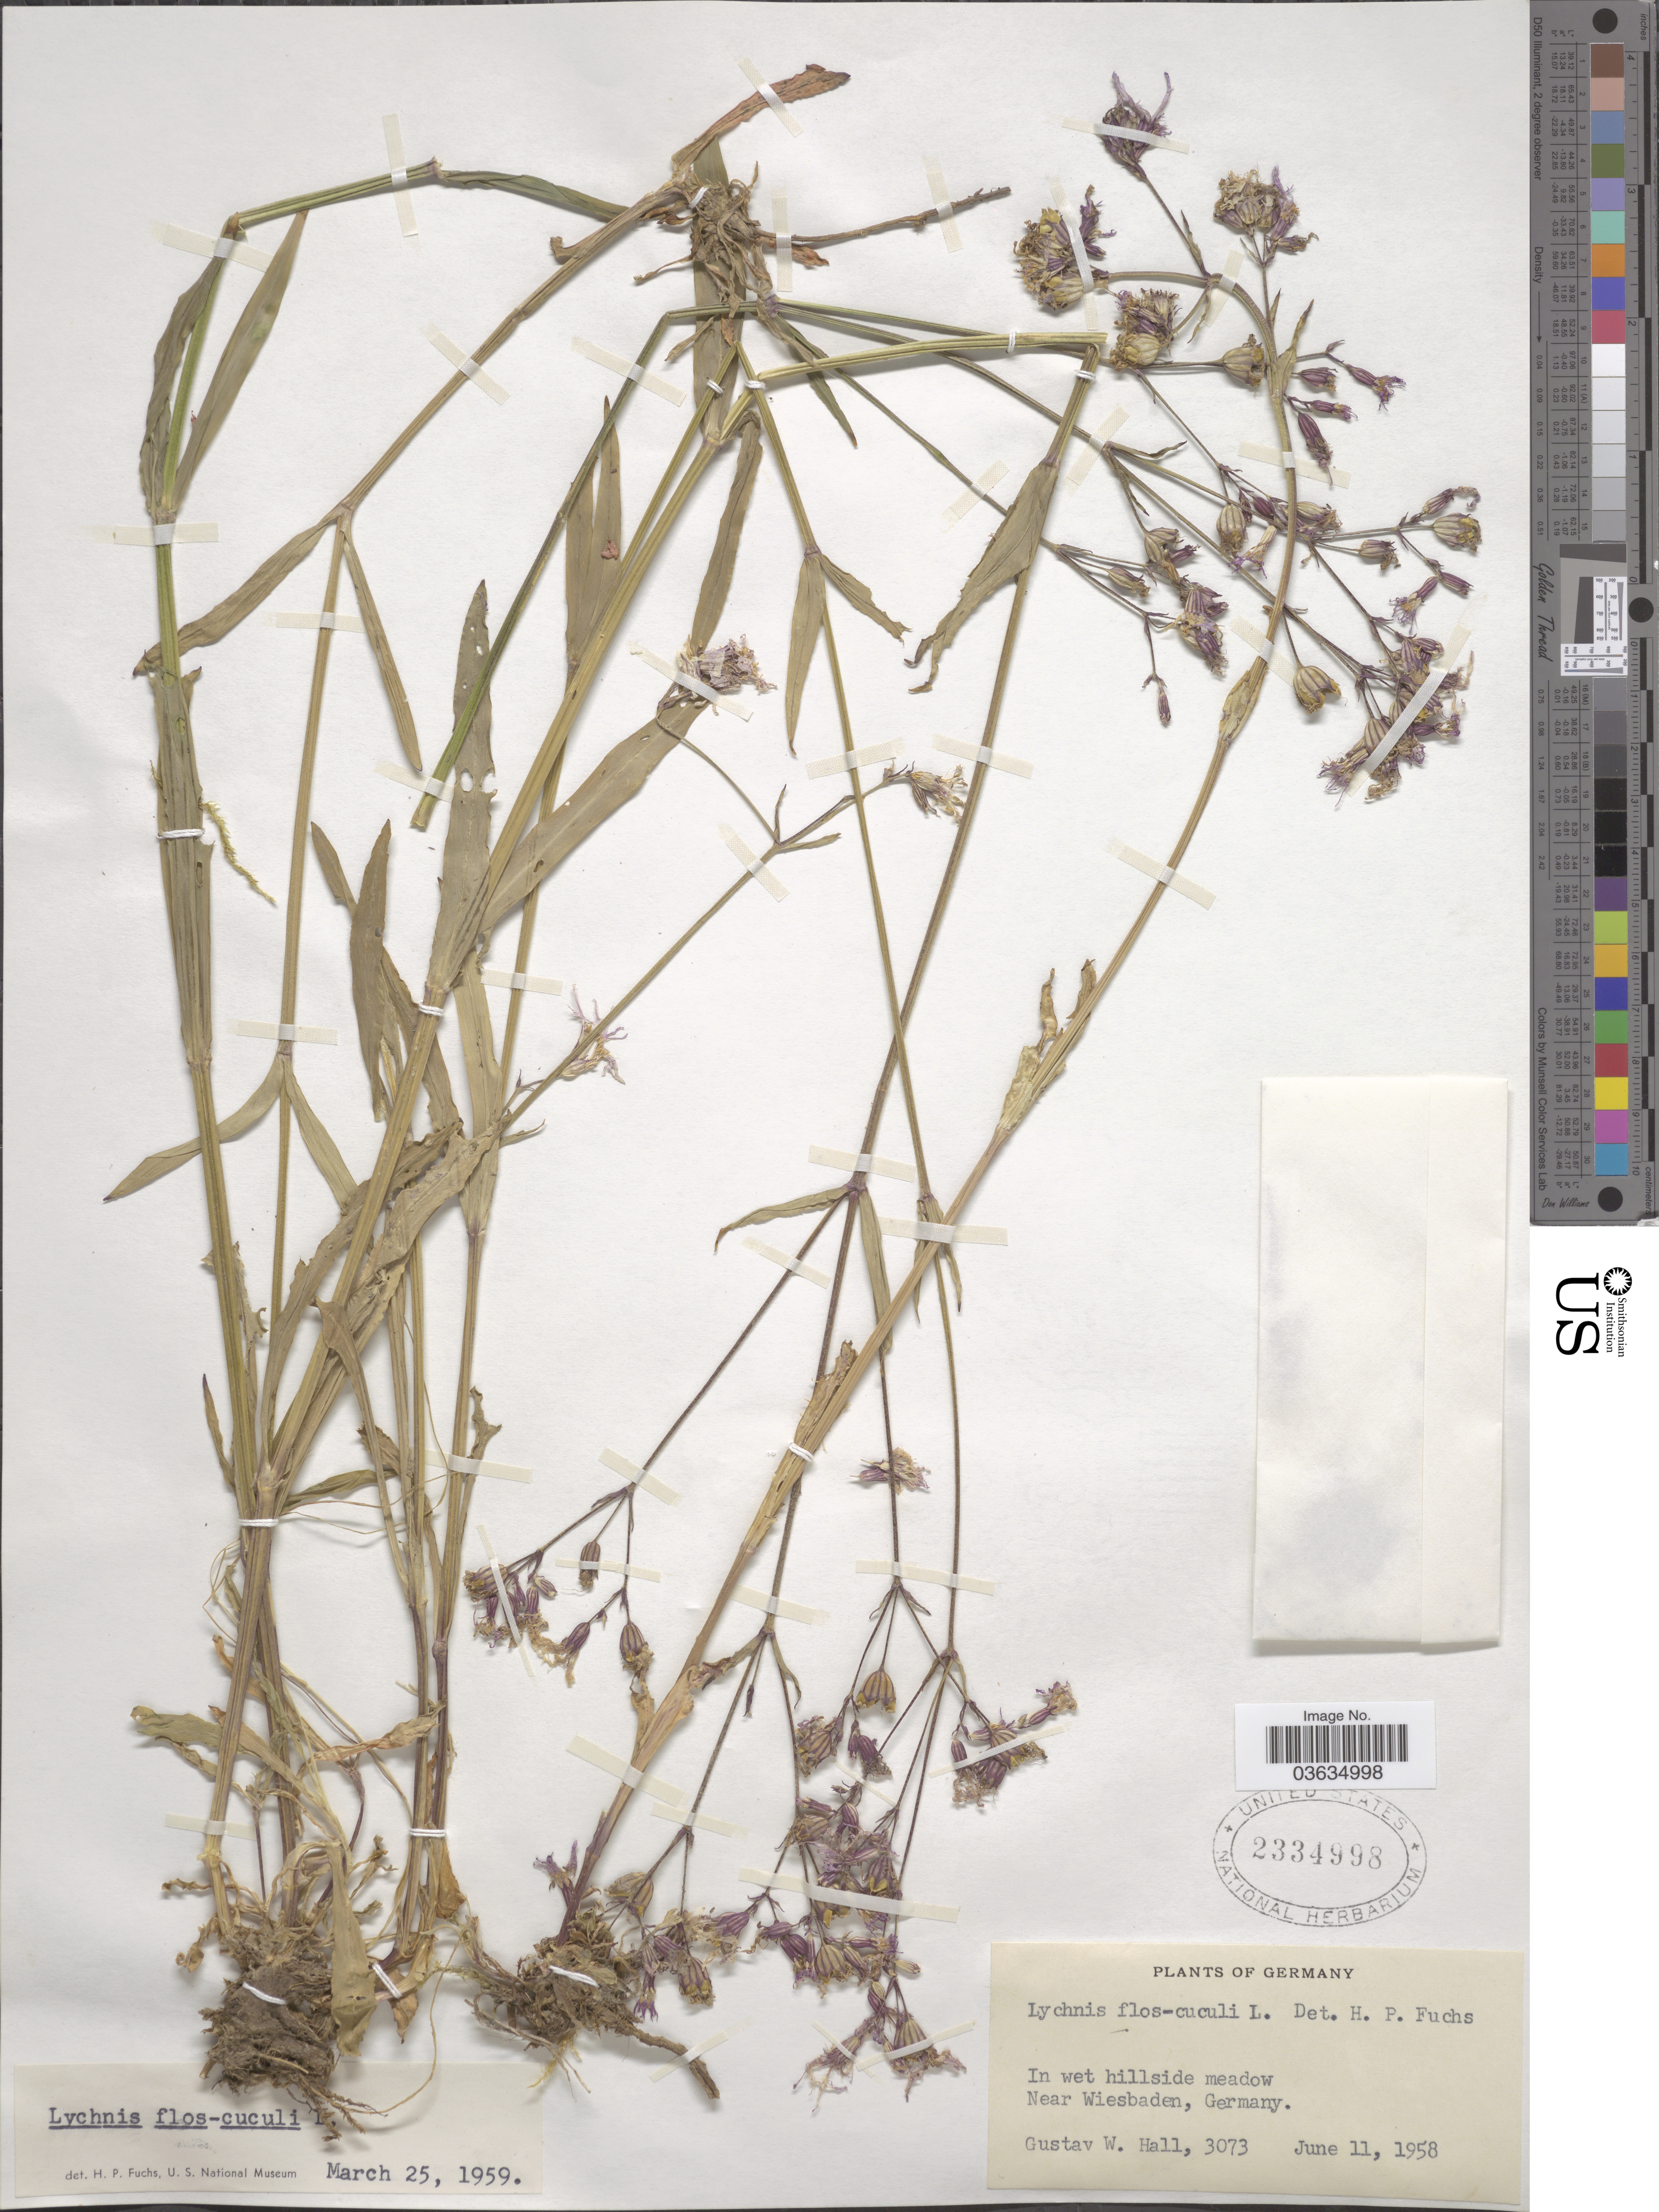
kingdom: Plantae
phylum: Tracheophyta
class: Magnoliopsida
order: Caryophyllales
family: Caryophyllaceae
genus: Silene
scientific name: Silene flos-cuculi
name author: (L.) Greuter & Burdet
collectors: G. Hall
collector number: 3073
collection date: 1958-06-11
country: Germany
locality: Near Wiesbaden.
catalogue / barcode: US 2334998